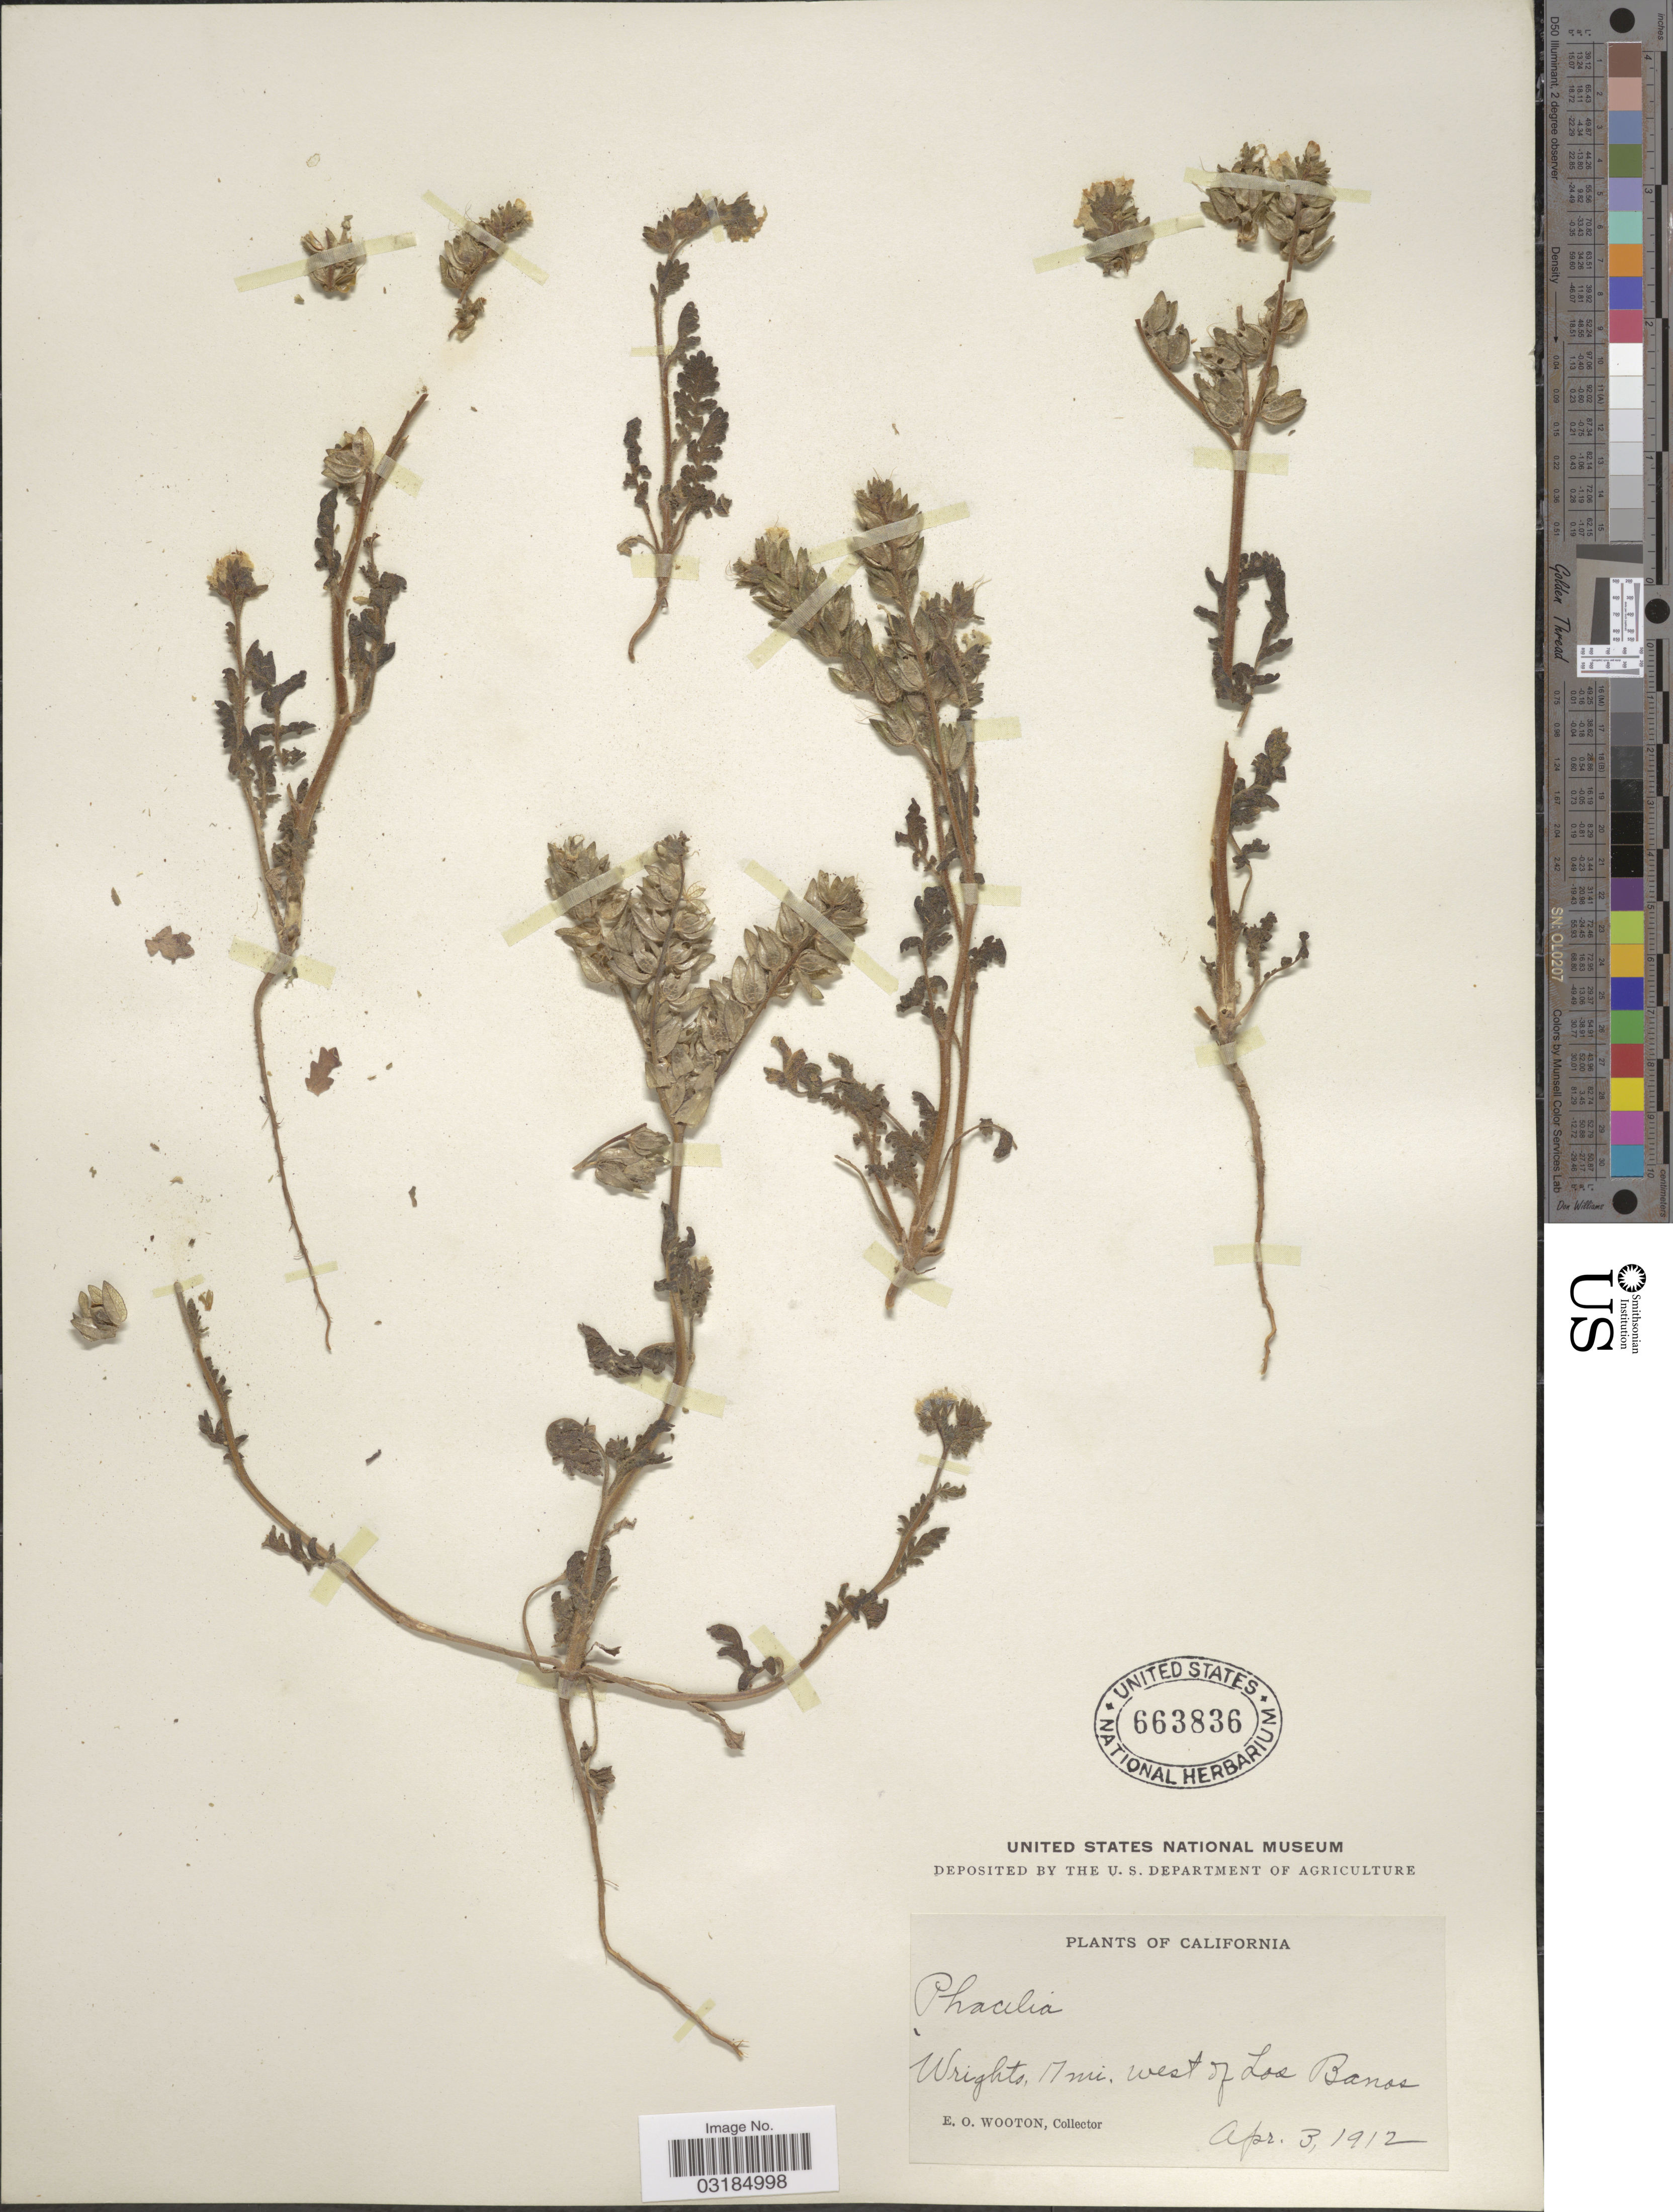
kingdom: Plantae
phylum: Tracheophyta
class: Magnoliopsida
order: Boraginales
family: Hydrophyllaceae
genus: Phacelia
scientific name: Phacelia ciliata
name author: Benth.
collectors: E. O. Wooton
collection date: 1912-04-03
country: United States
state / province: California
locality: Wrights, 17 mi. west of Los Banos.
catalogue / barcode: US 663836